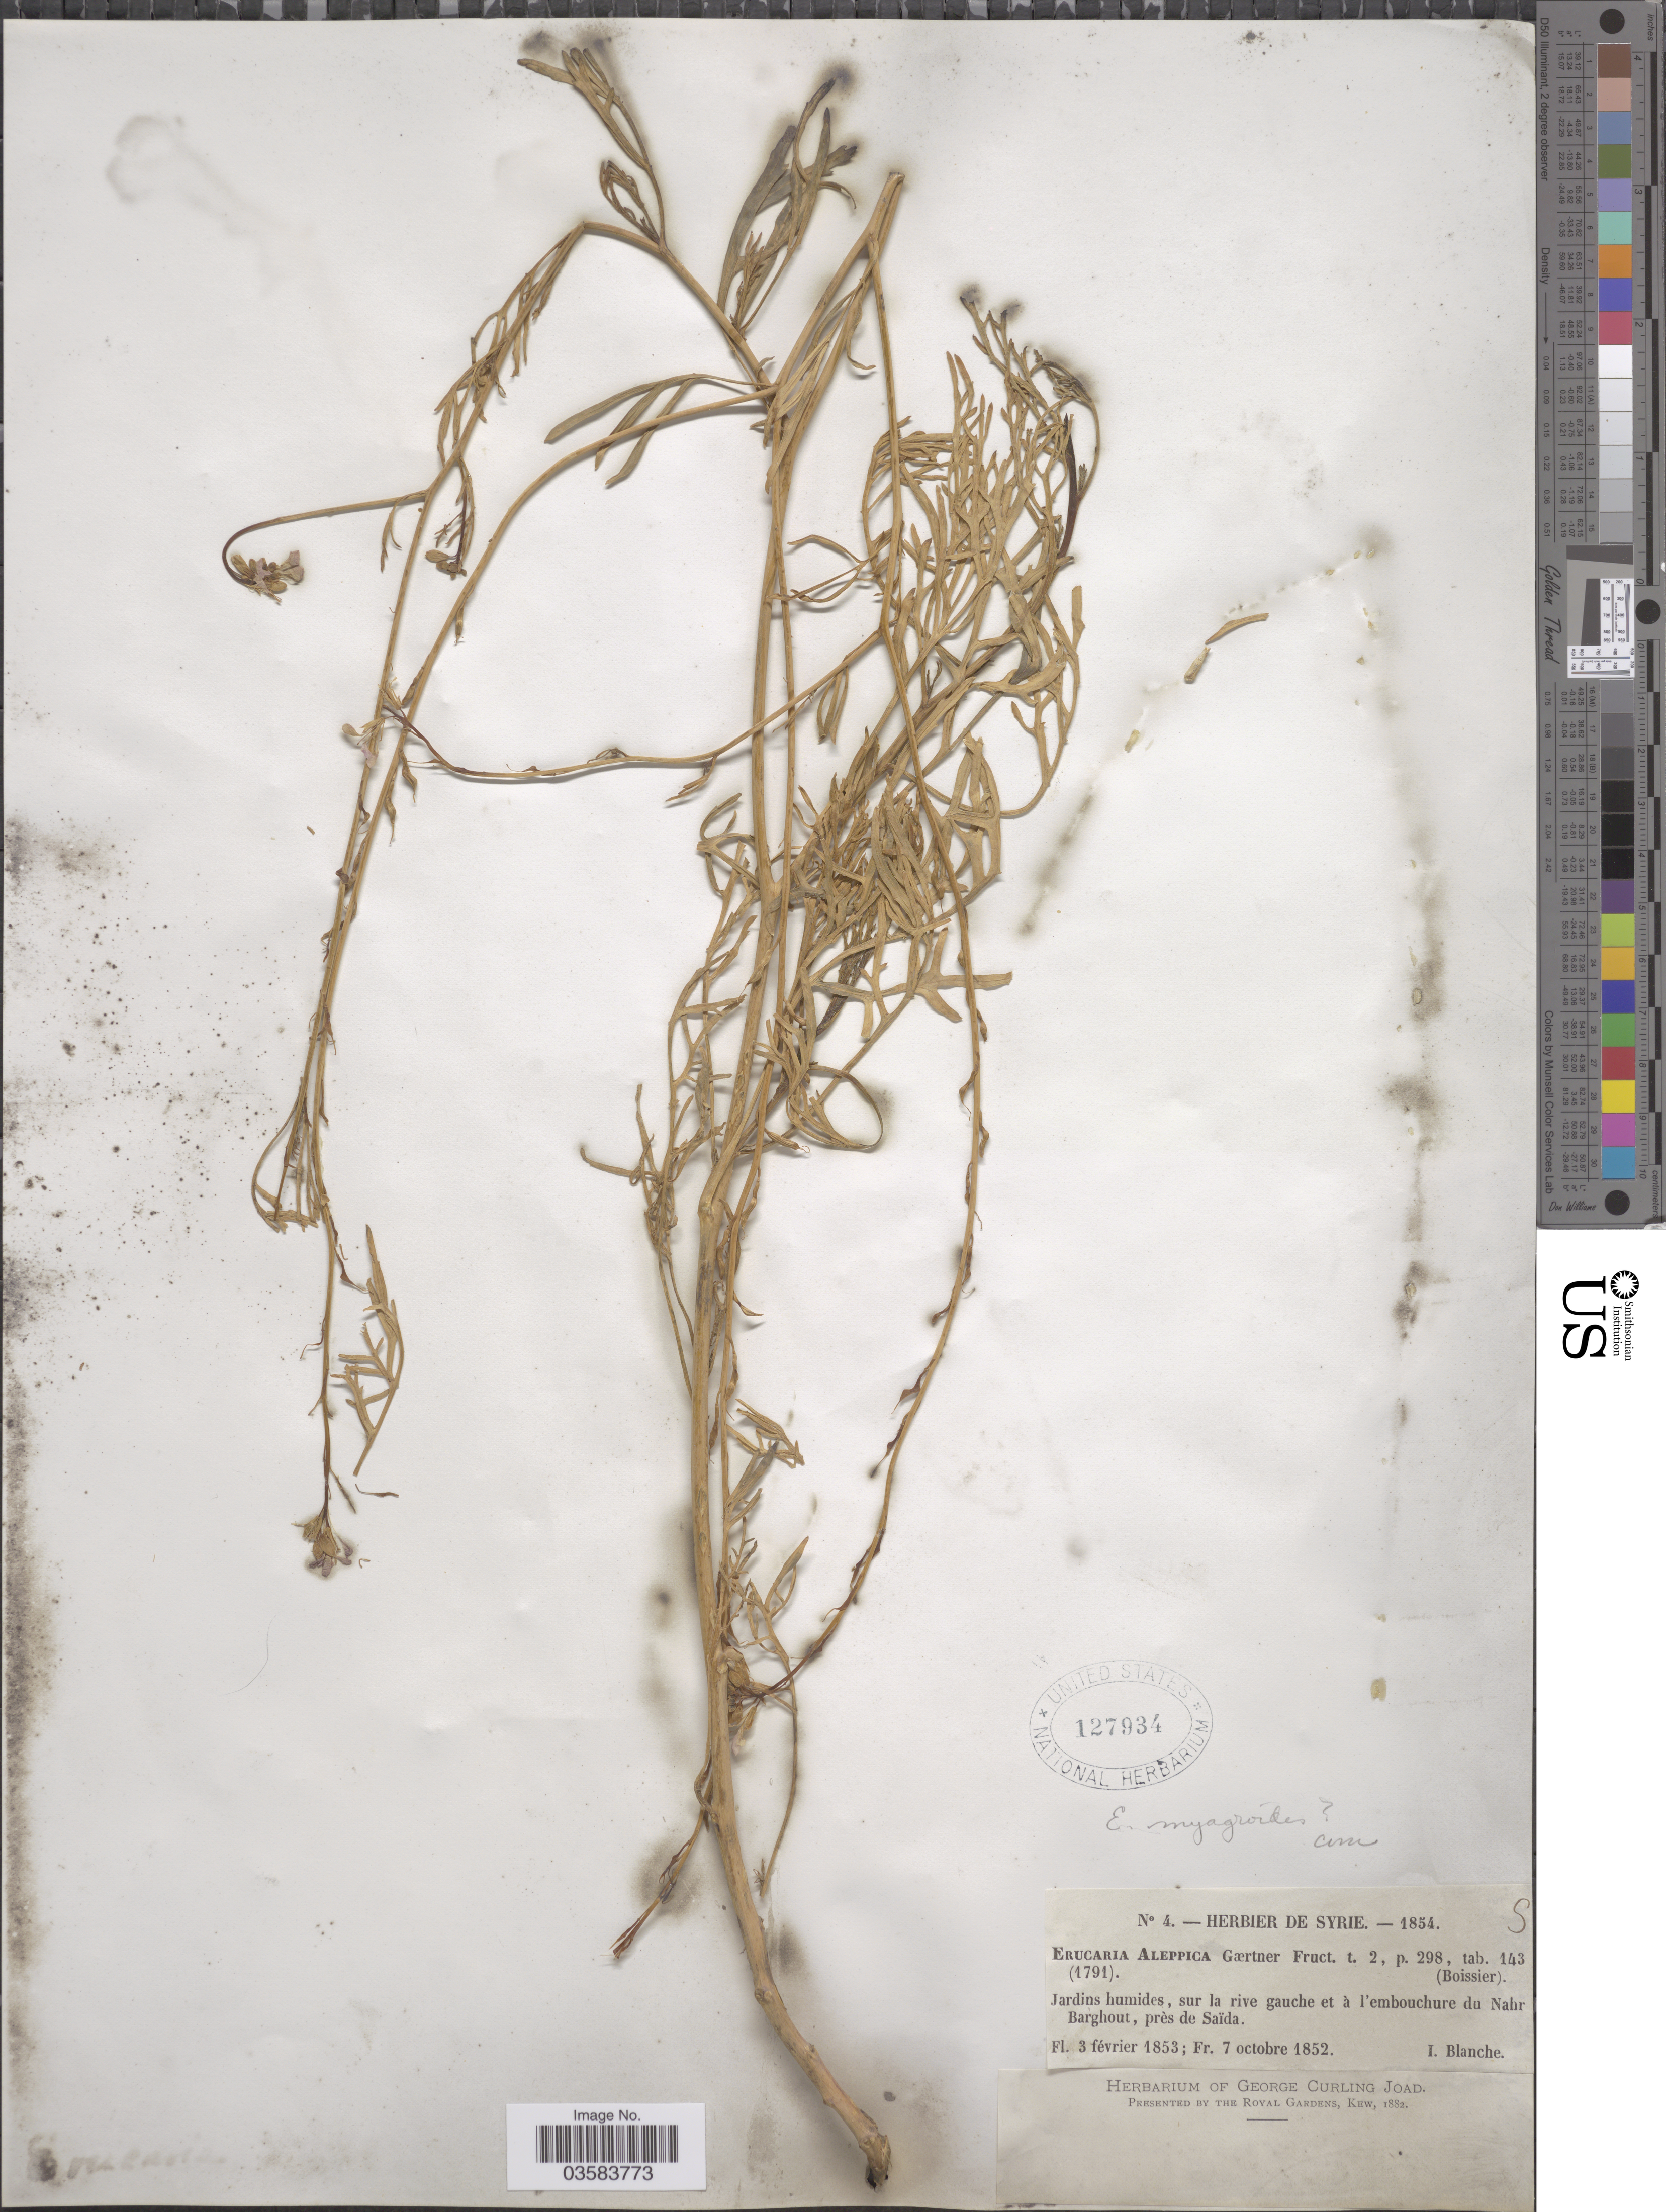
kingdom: Plantae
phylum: Tracheophyta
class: Magnoliopsida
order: Brassicales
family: Brassicaceae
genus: Erucaria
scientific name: Erucaria hispanica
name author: Druce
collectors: I. Blanche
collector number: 4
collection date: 1852-10-07/1853-02-03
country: Syria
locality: Jardins humides, sur la rive gauche et à l'embouchure du Nahr Barghout, Près de Saïda.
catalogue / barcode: US 127934